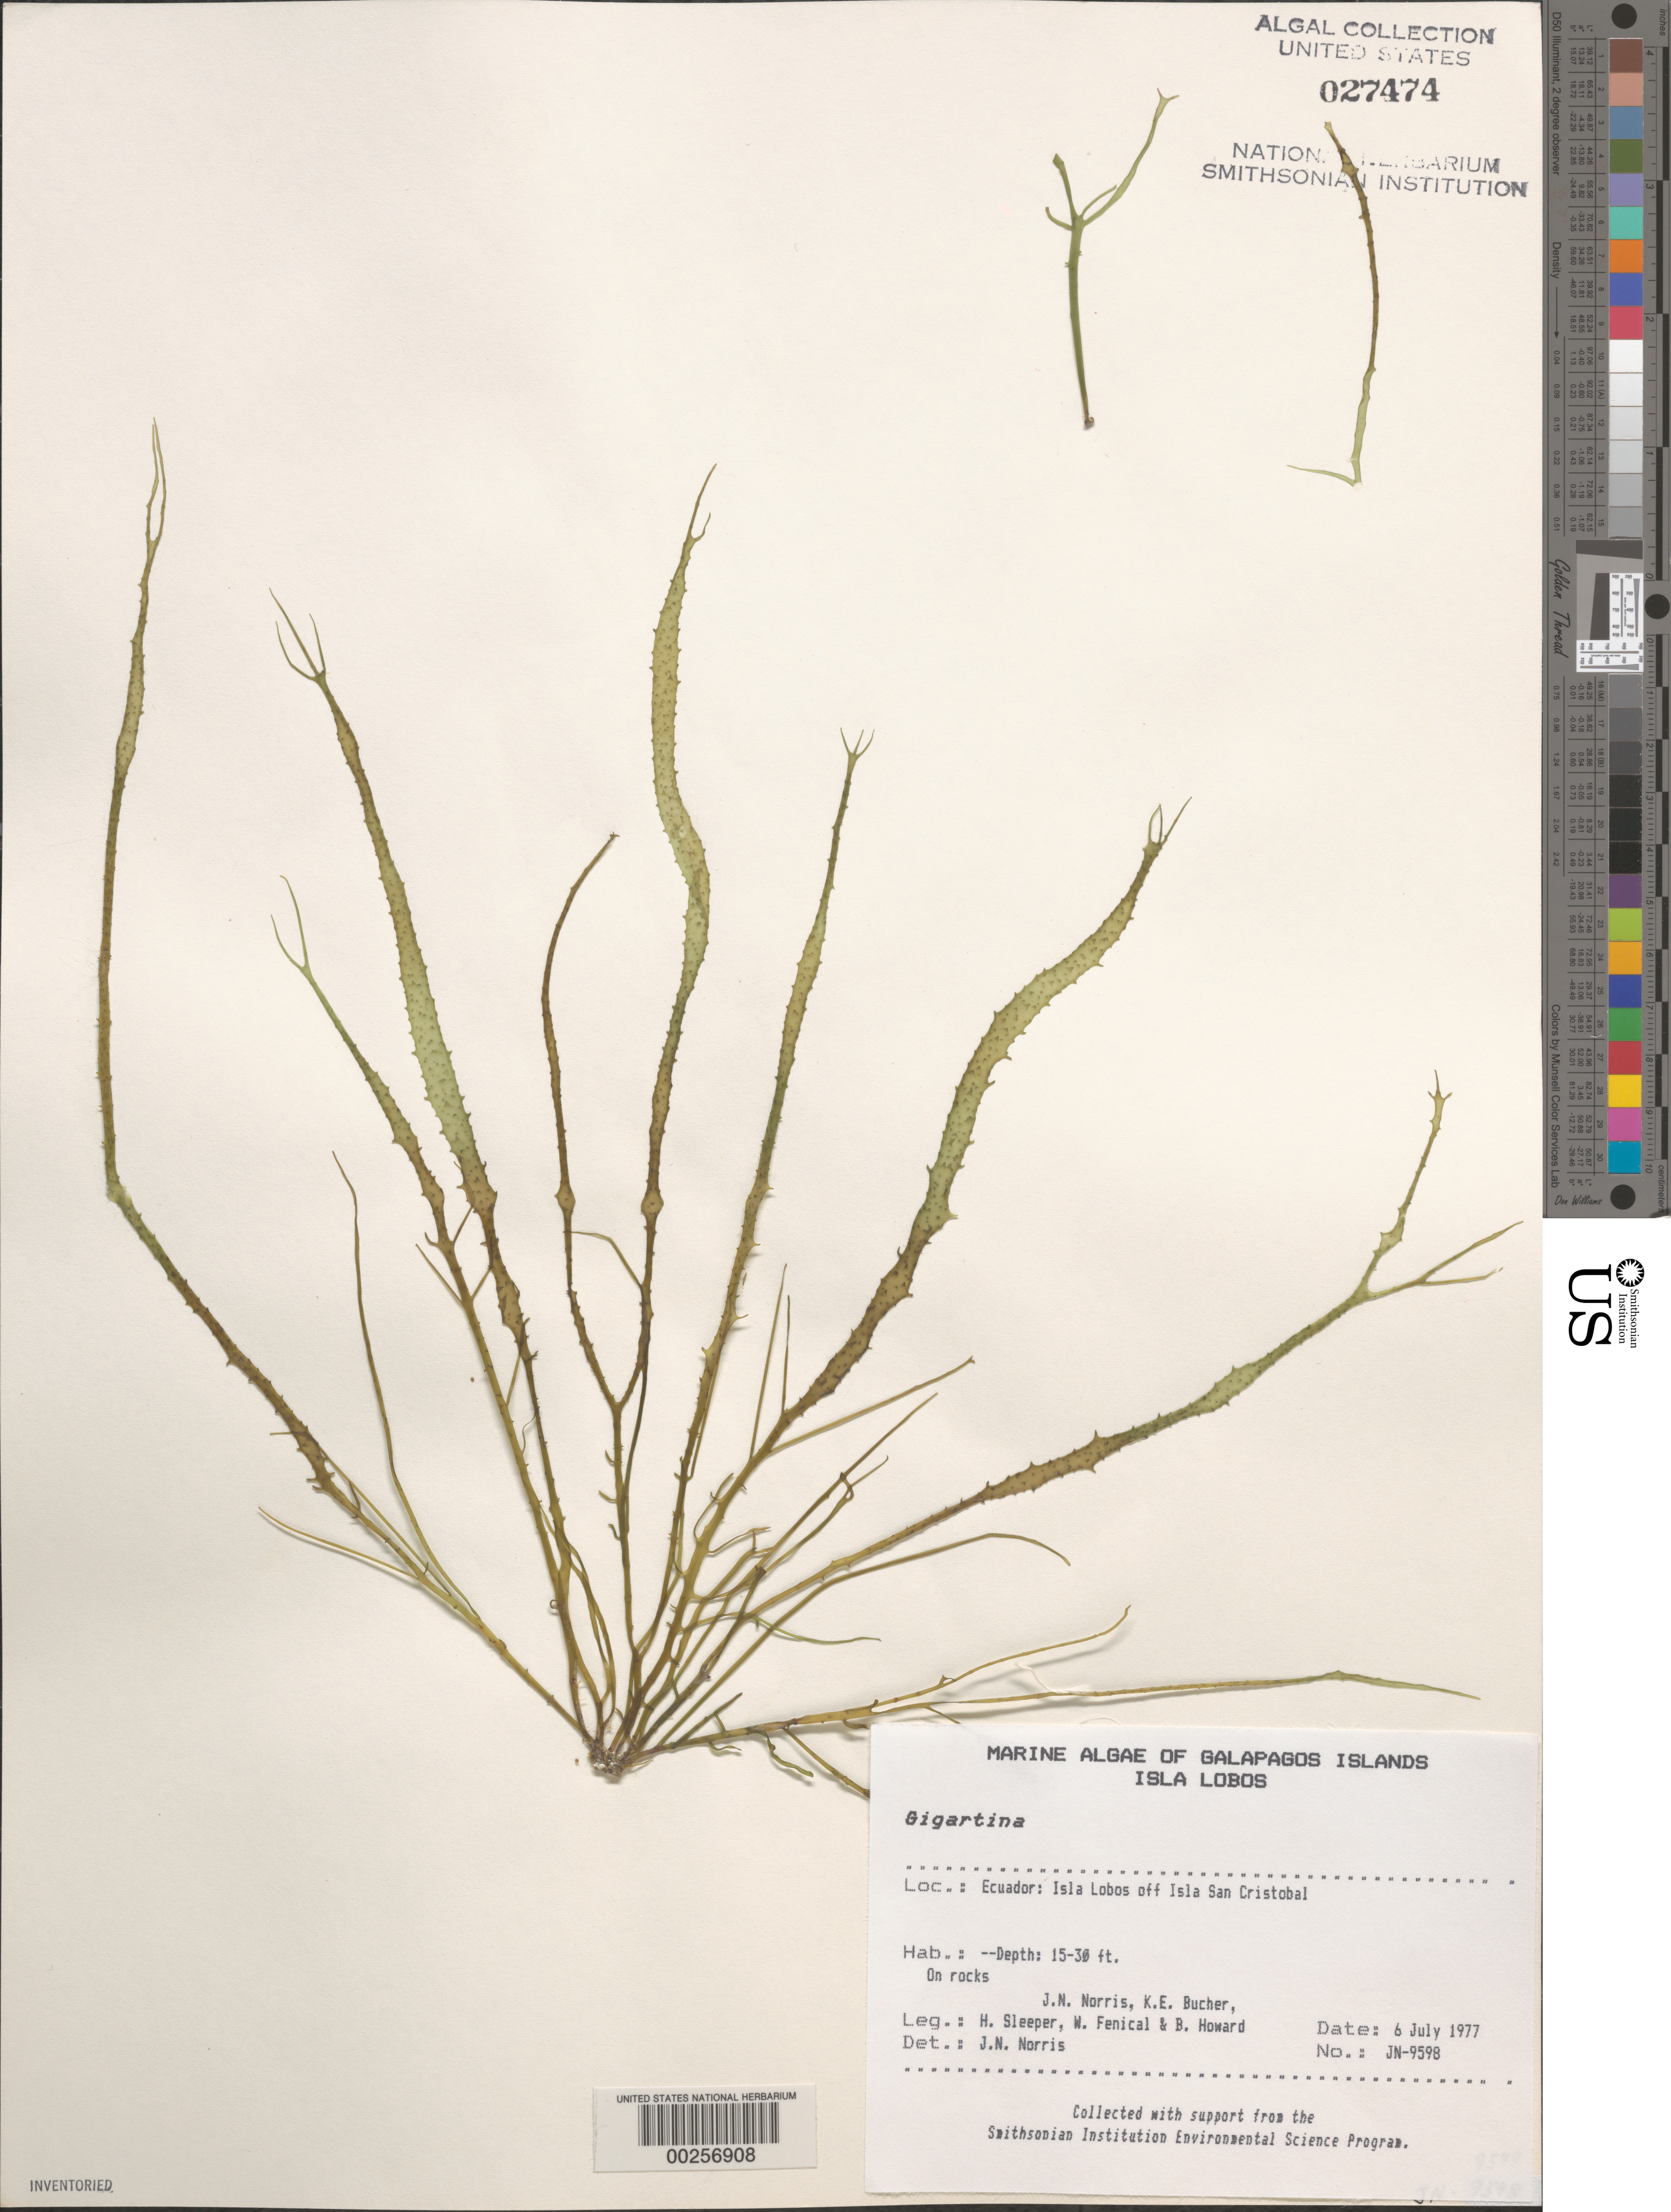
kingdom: Plantae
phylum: Rhodophyta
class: Florideophyceae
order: Gigartinales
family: Gigartinaceae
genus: Gigartina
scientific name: Gigartina sp.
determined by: Norris, James N.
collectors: J. N. Norris, K. E. Bucher, H. Sleeper, W. Fenical & B. Howard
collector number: JN-9598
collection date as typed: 06 Jul 1977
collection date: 1977-07-06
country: Ecuador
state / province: Colón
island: Lobos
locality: Off Isla San Cristóbal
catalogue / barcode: US 27474